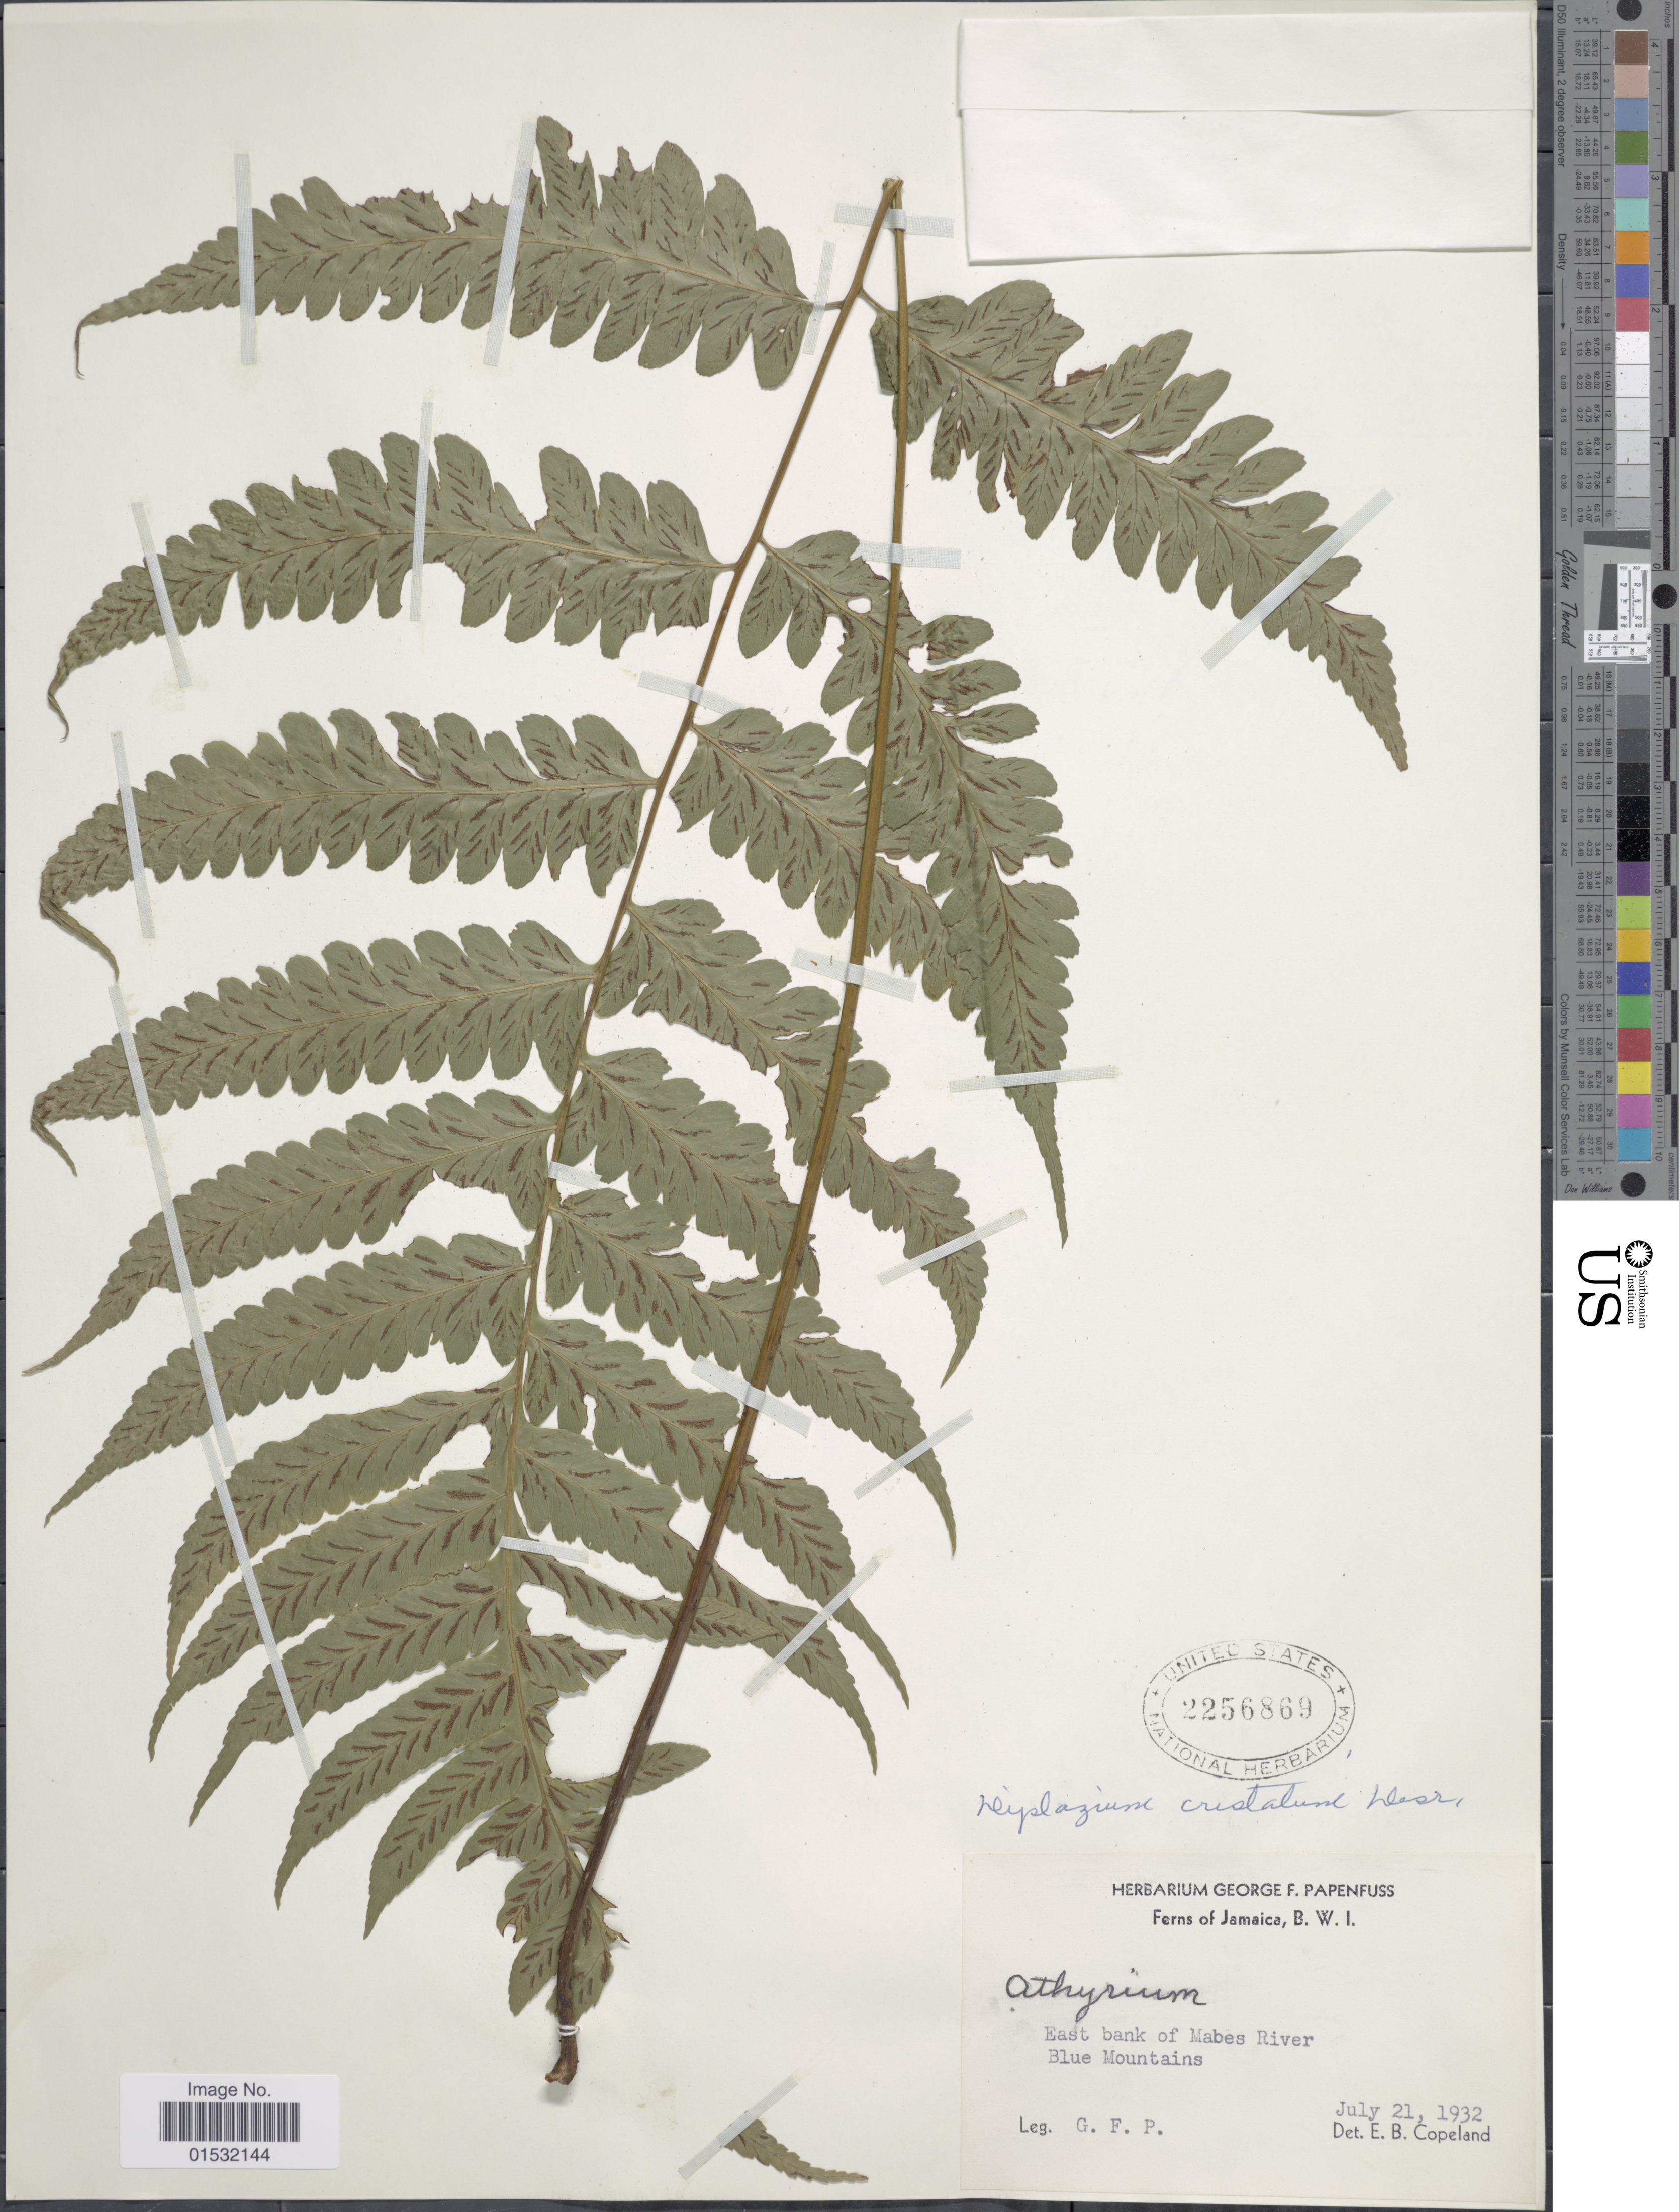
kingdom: Plantae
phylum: Tracheophyta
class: Polypodiopsida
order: Polypodiales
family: Athyriaceae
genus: Diplazium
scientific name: Diplazium cristatum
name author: (Desr.) Alston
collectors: G. Papenfuss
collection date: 1932-07-21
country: Jamaica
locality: Jamaica, B. W. I. East bank of Mabes River. Blue Mountains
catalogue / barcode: US 2256869